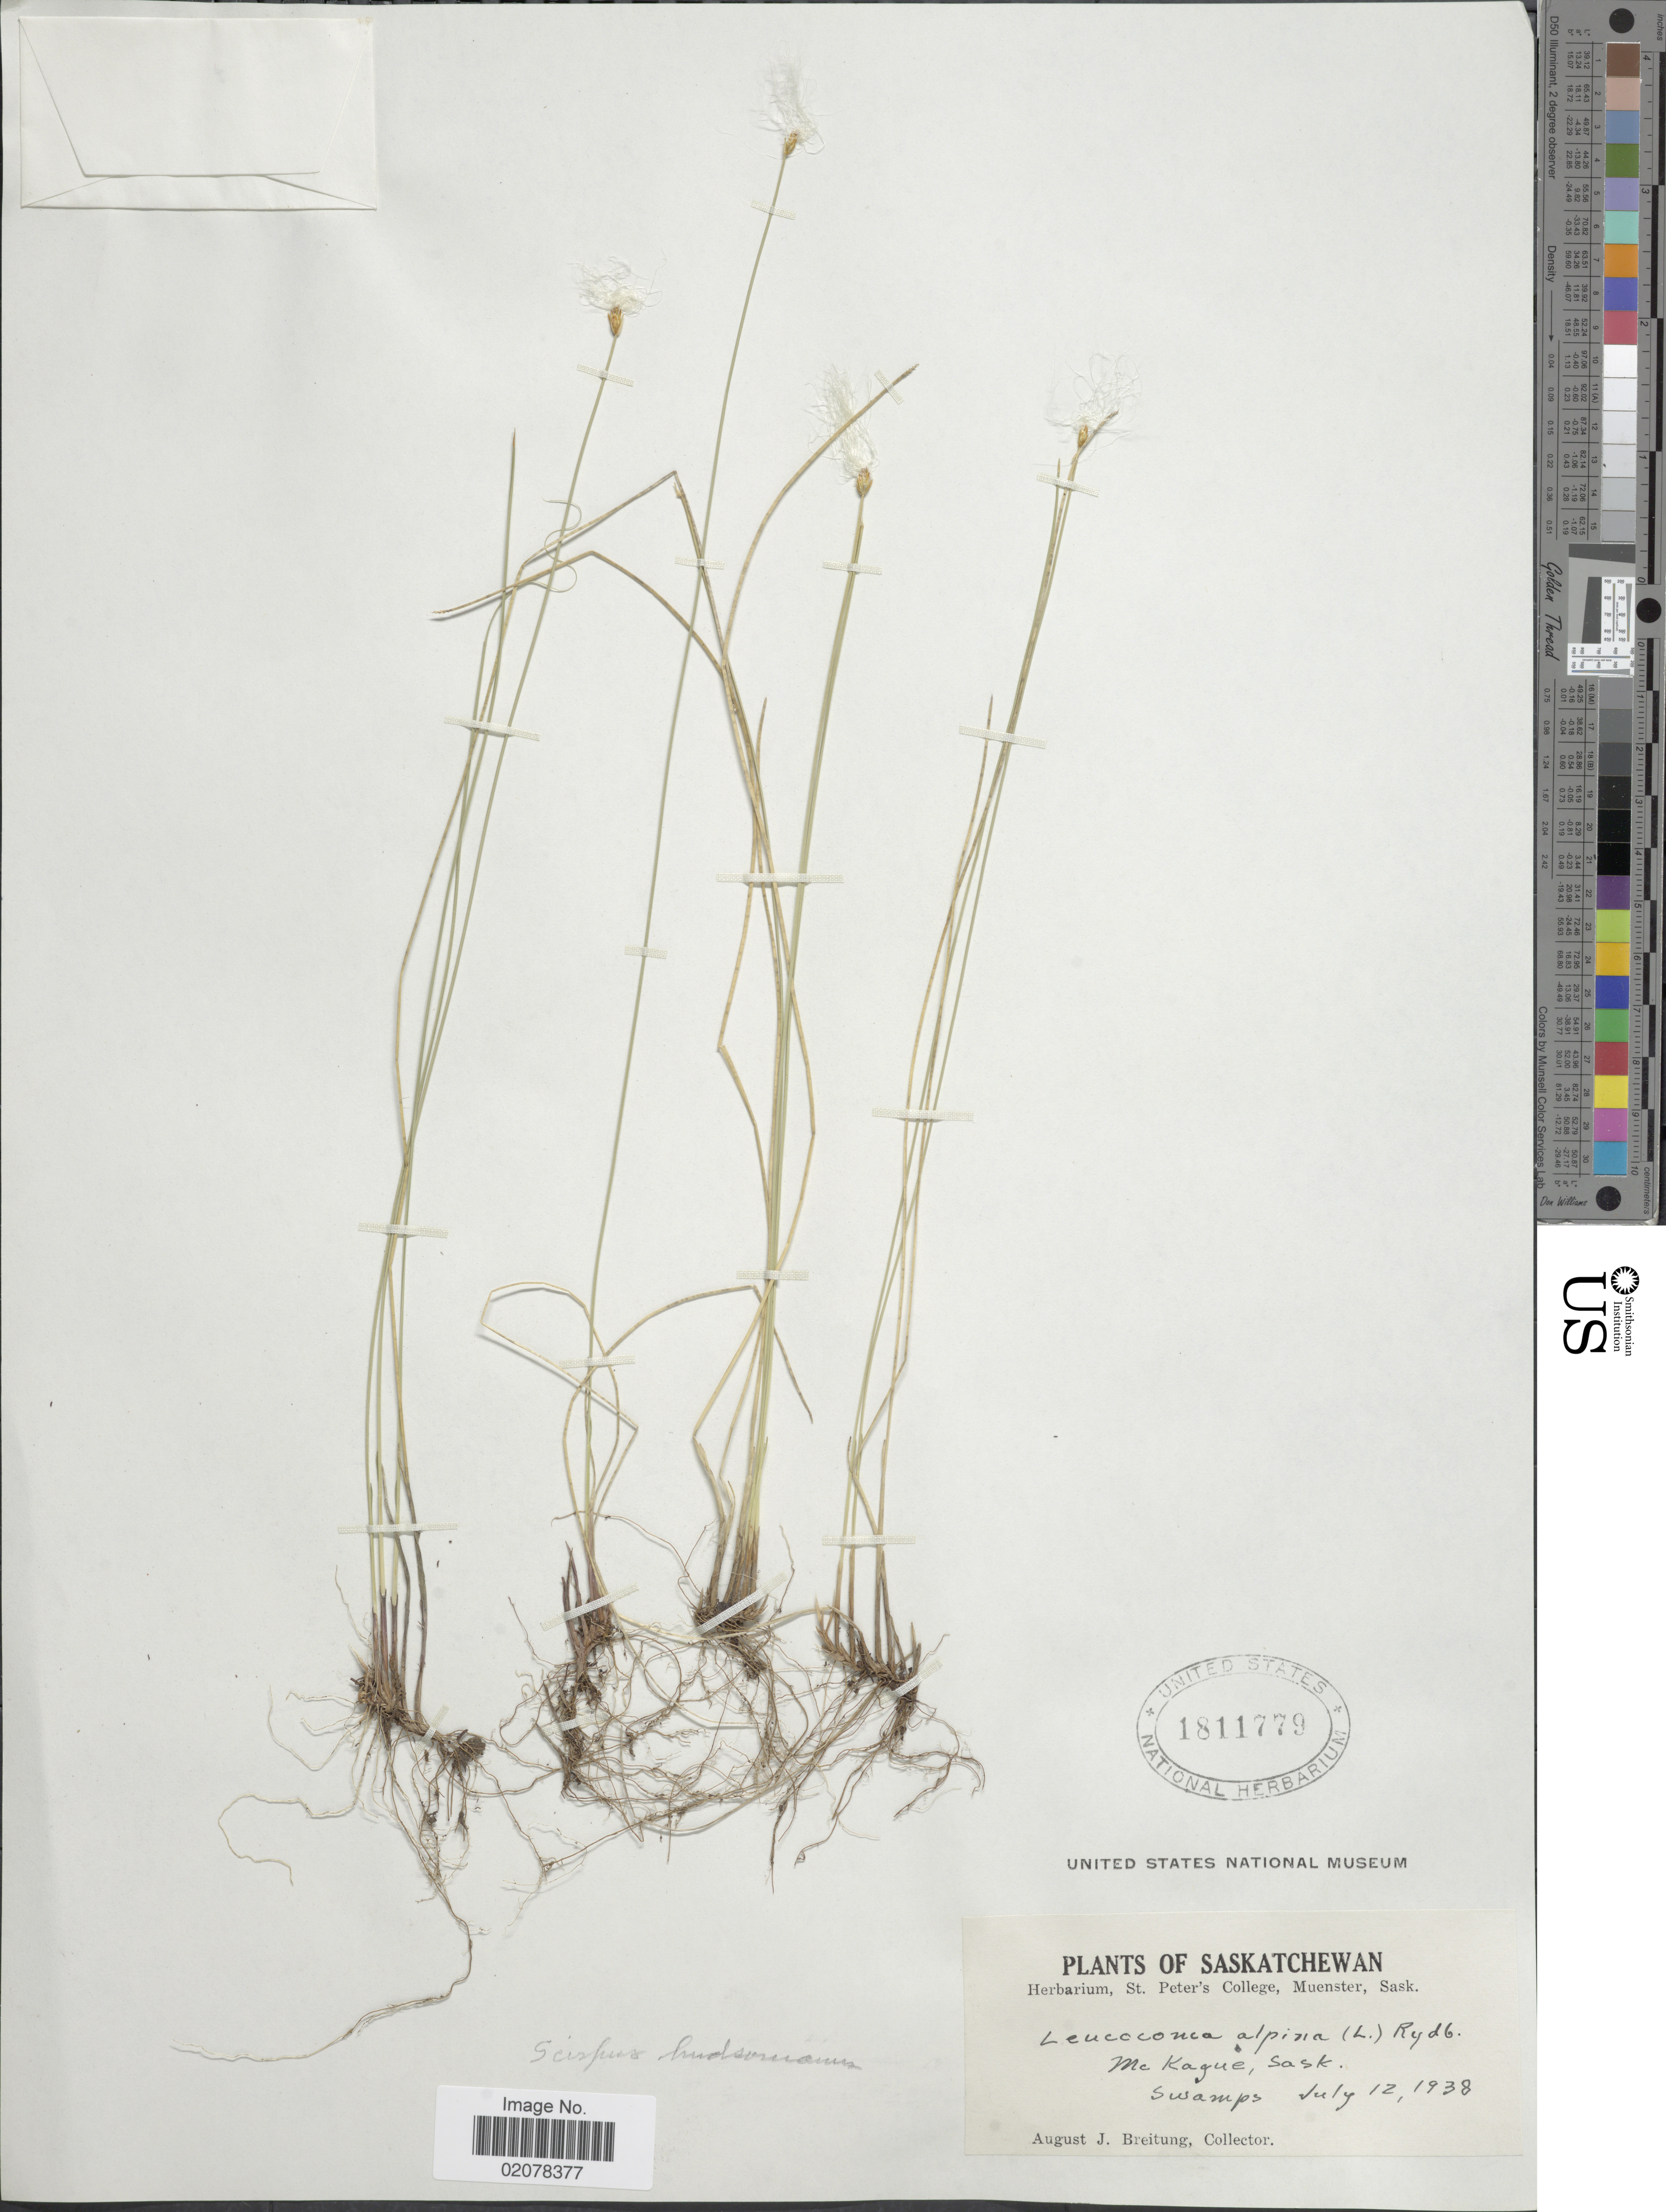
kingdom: Plantae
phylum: Tracheophyta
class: Liliopsida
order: Poales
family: Cyperaceae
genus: Trichophorum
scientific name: Trichophorum alpinum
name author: (L.) Pers.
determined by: Strong, M. T., (US), Smithsonian Institution - National Museum of Natural History (UNITED STATES)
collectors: A. Breitung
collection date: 1938-07-12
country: Canada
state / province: Saskatchewan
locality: McKague, Sask., swamps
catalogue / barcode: US 1811779